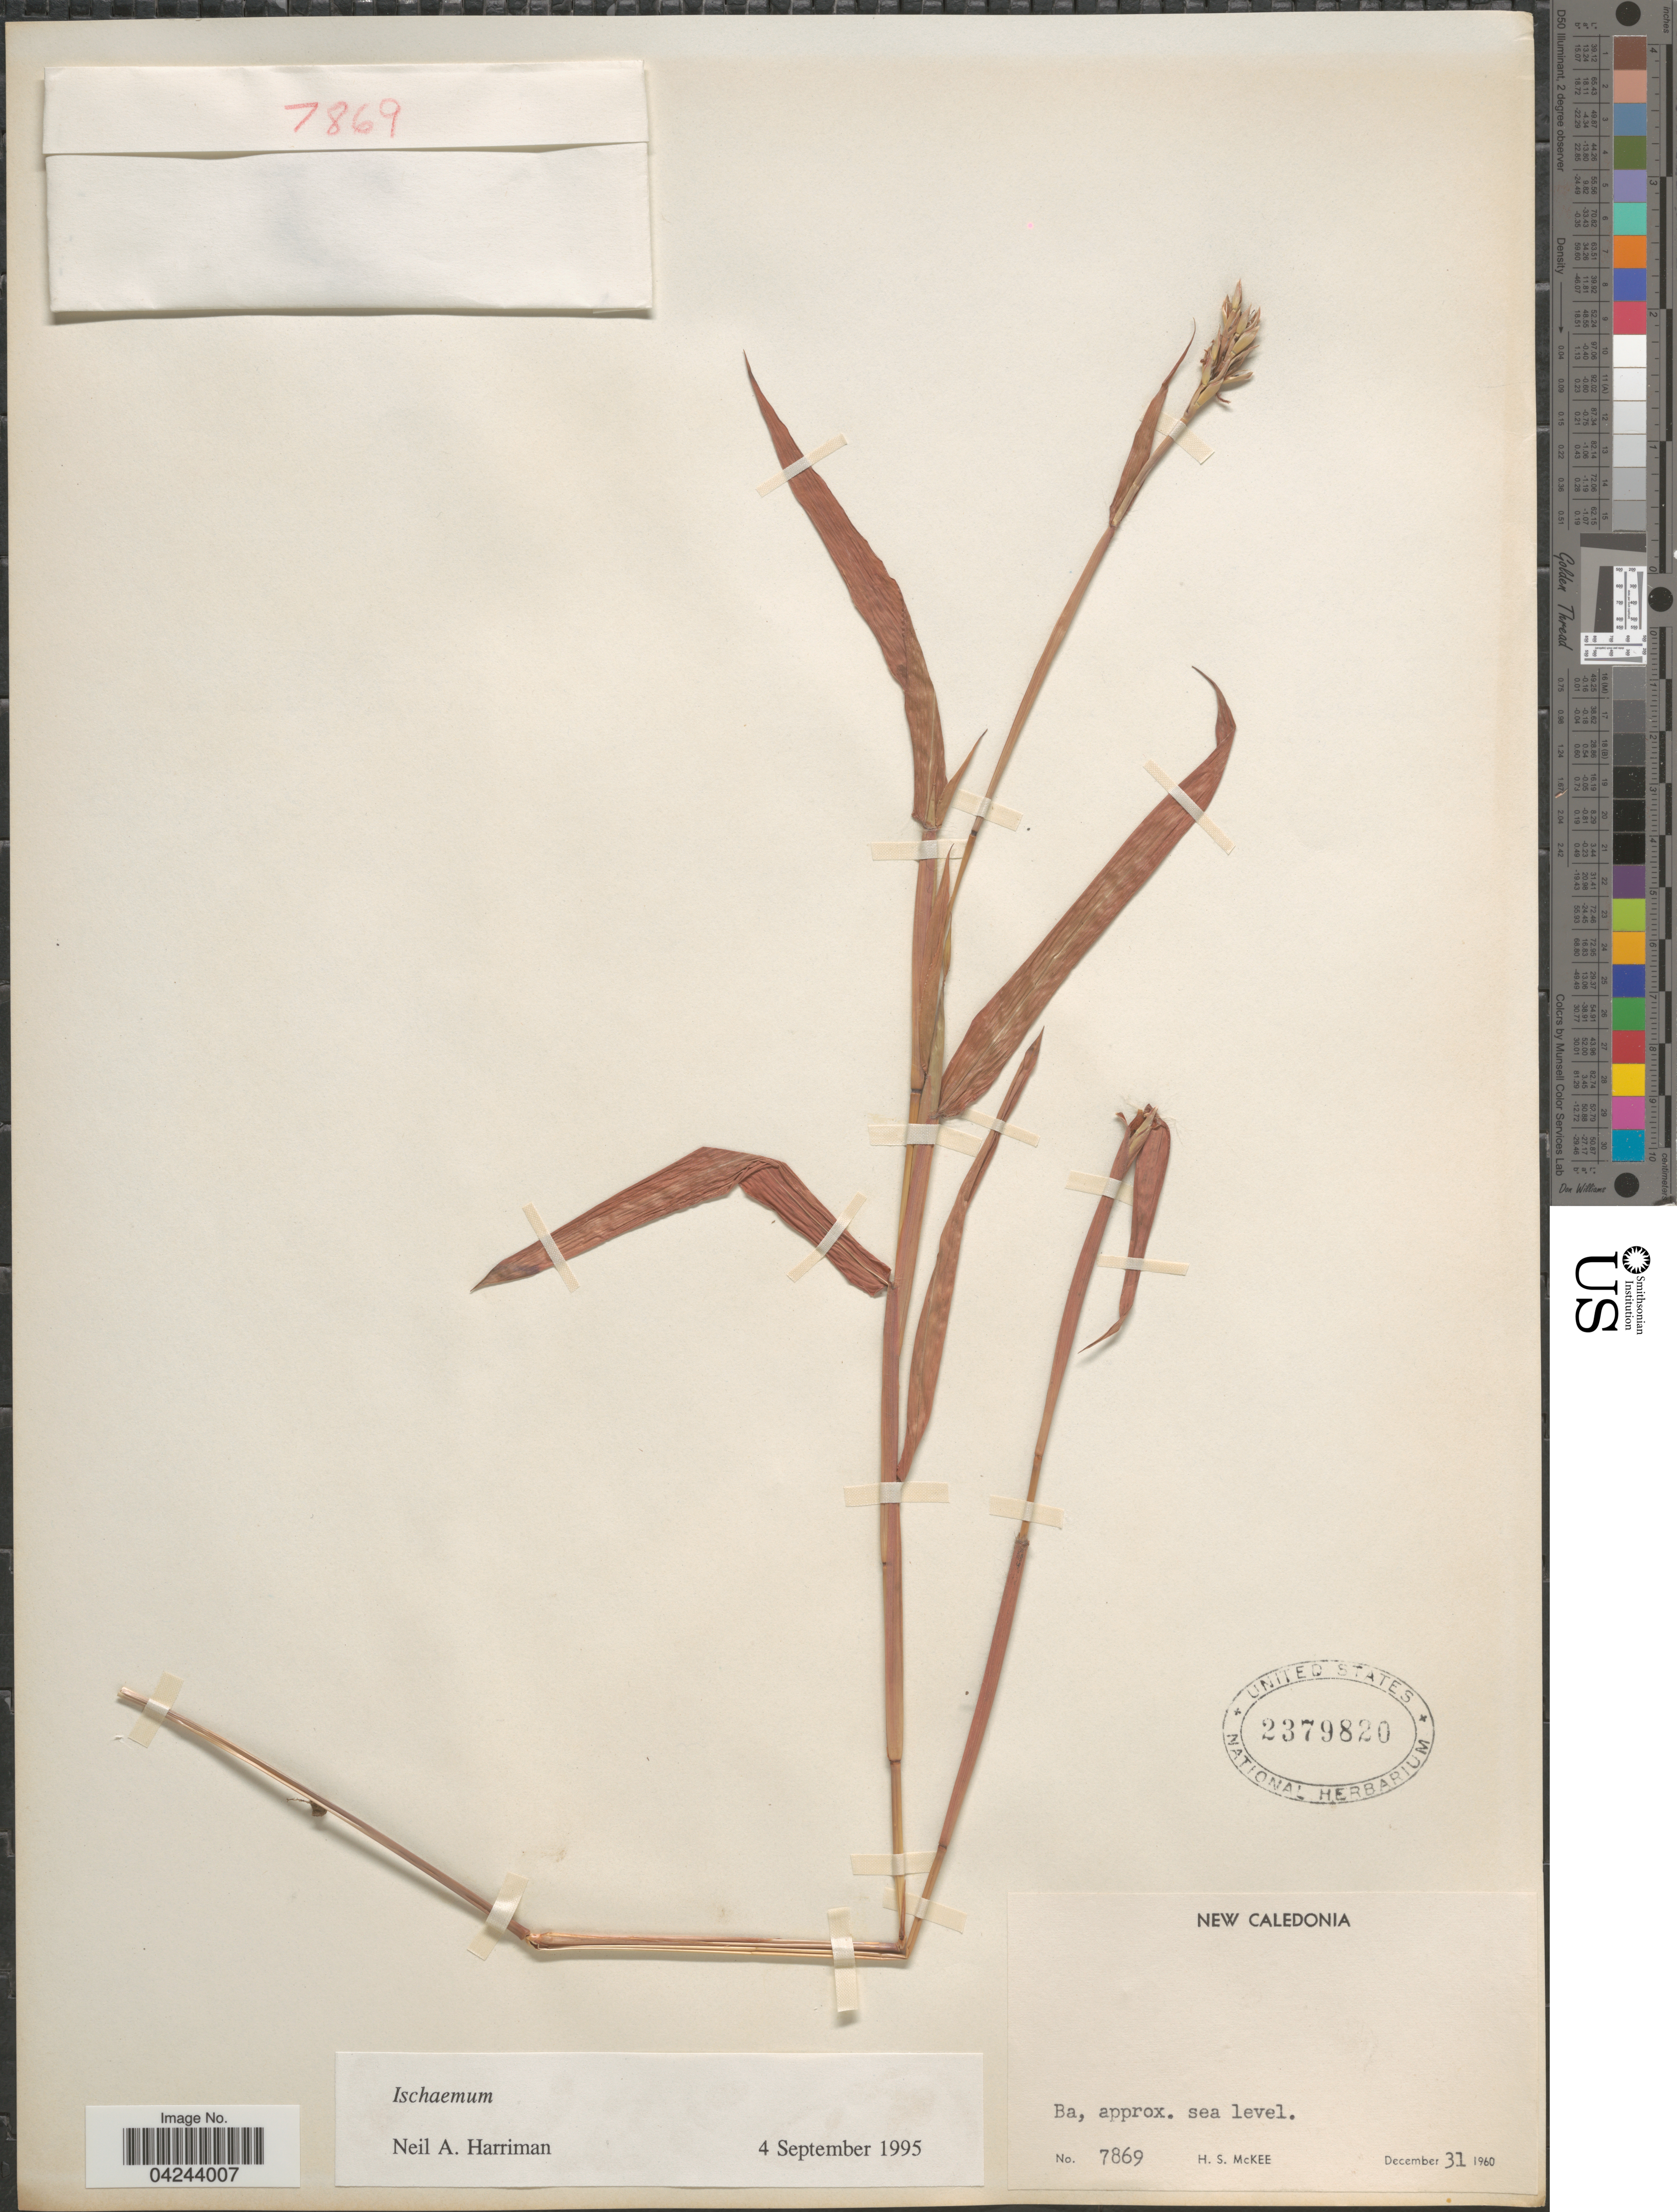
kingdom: Plantae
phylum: Tracheophyta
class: Liliopsida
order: Poales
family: Poaceae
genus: Ischaemum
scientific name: Ischaemum sp.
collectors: H. S. McKee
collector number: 7869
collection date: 1960-12-31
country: New Caledonia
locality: Ba.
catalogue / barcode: US 2379820